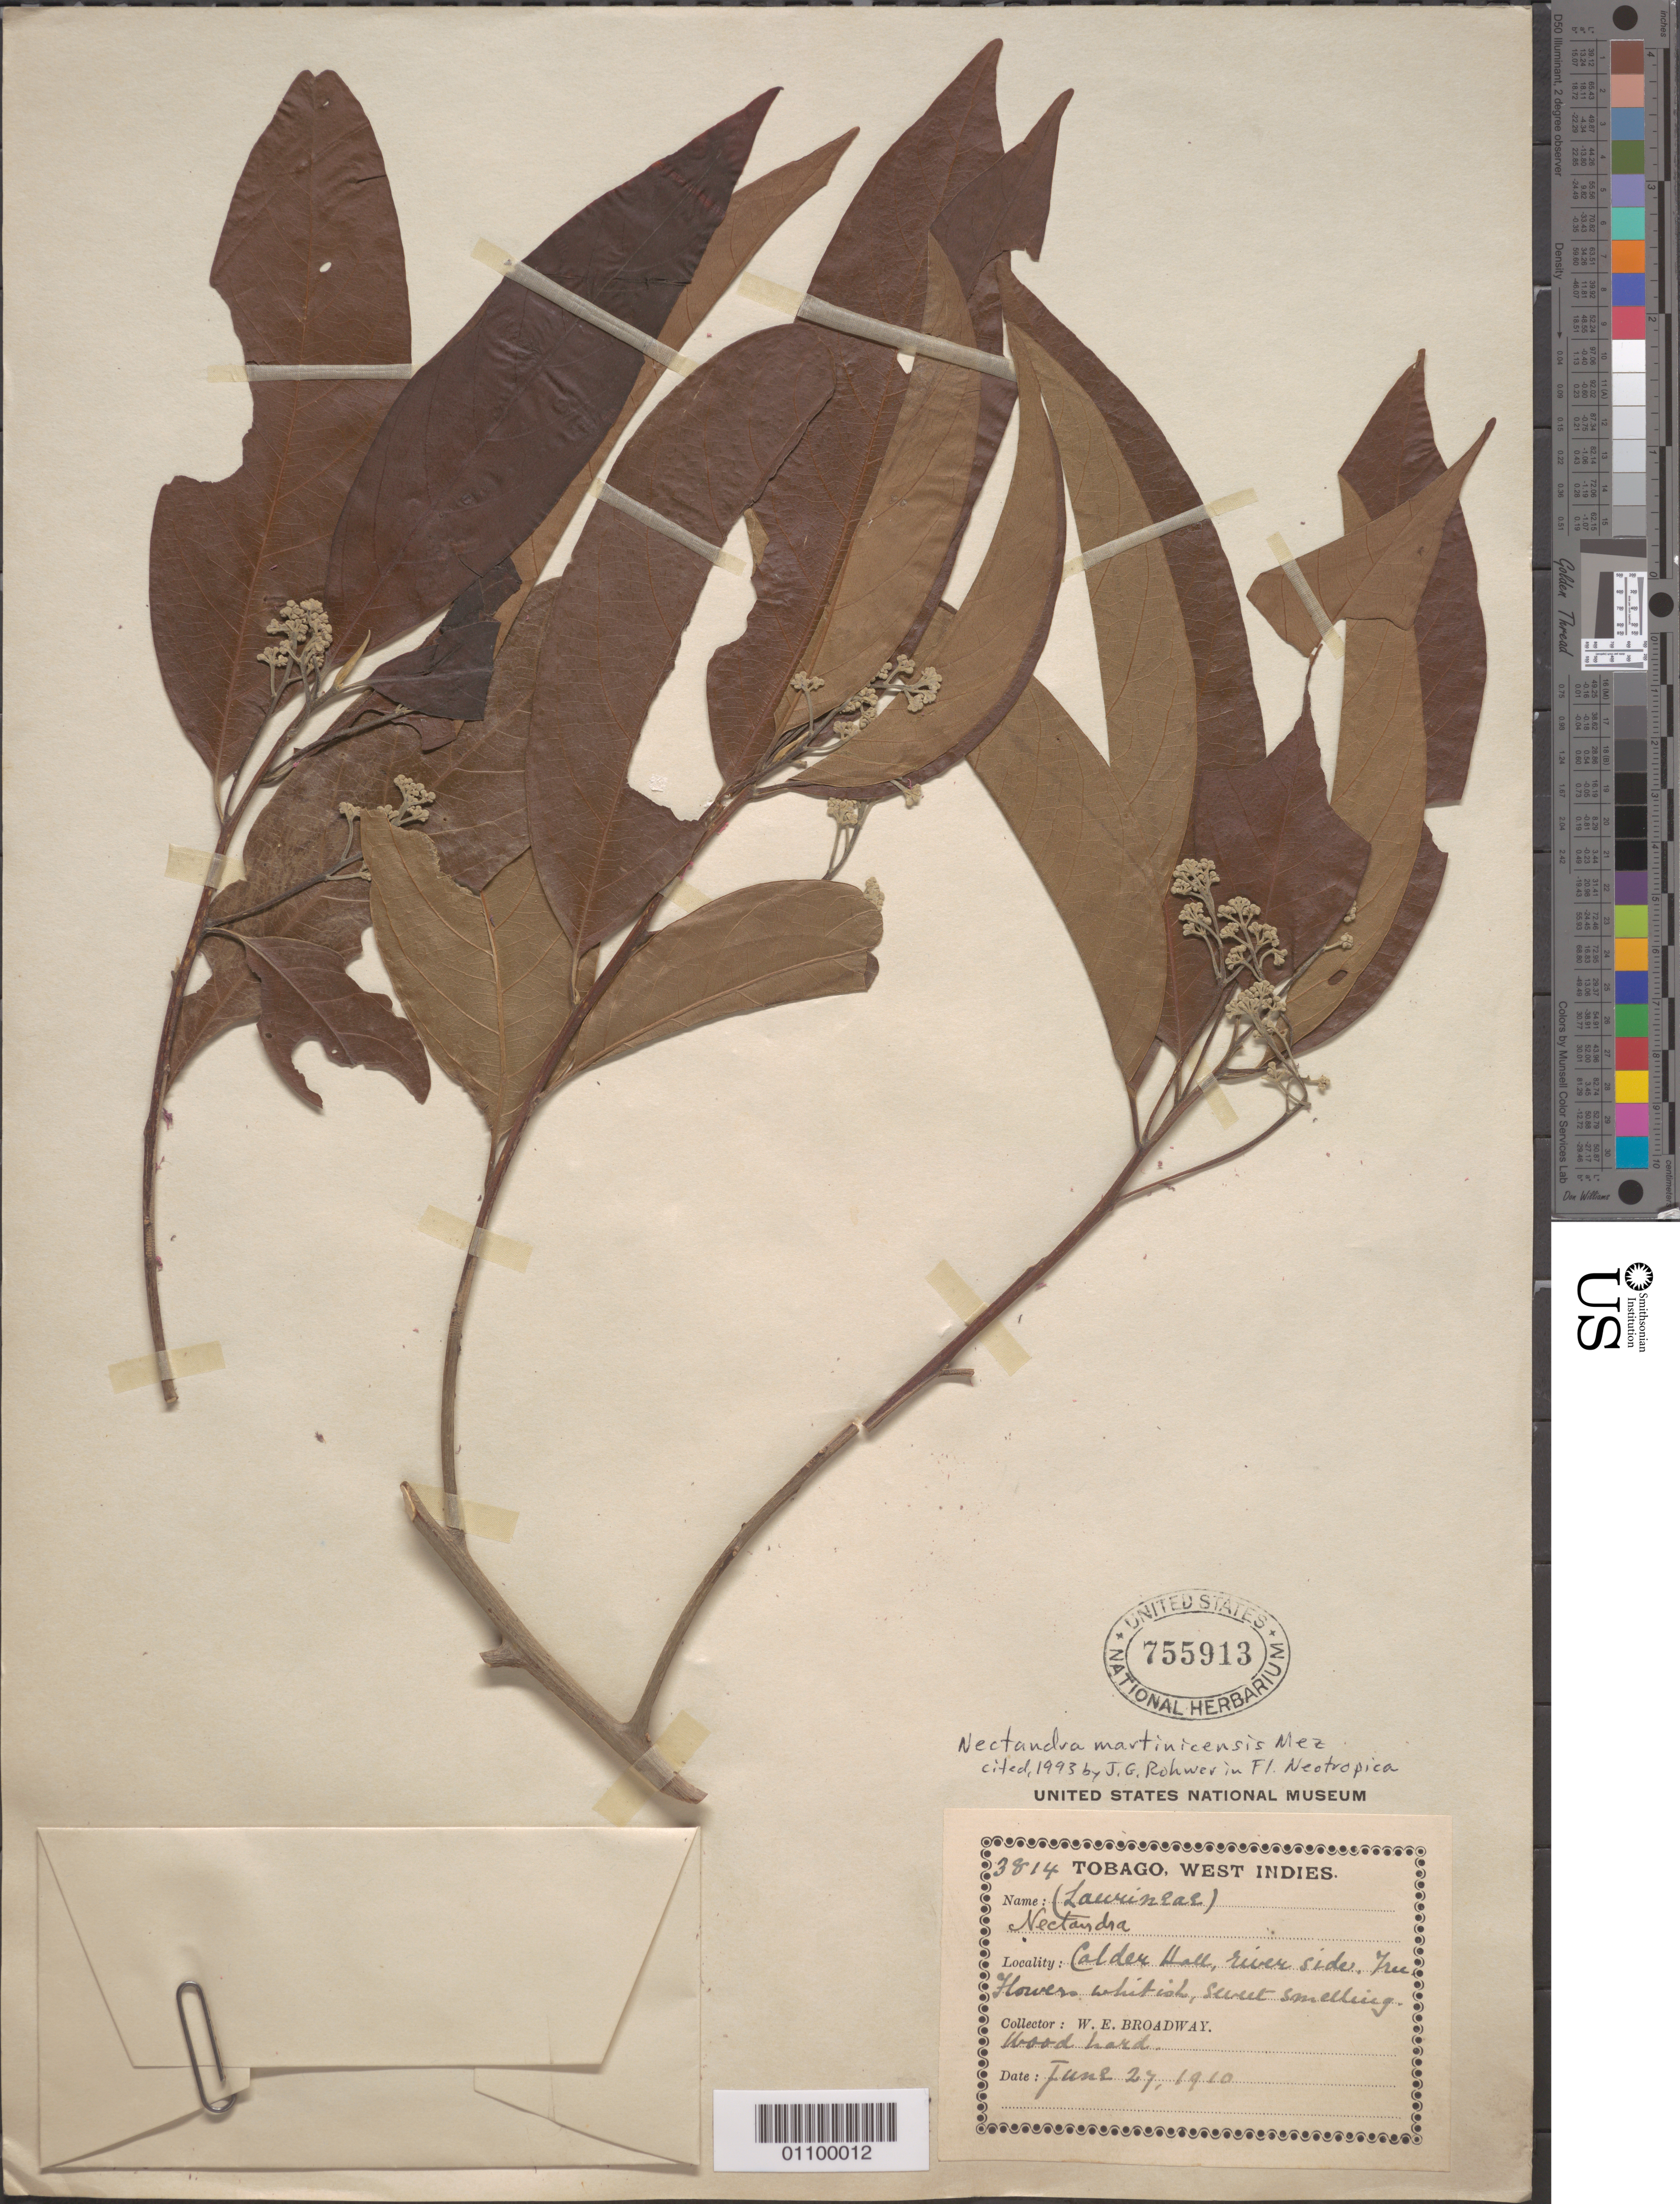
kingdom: Plantae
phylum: Tracheophyta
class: Magnoliopsida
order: Laurales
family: Lauraceae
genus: Nectandra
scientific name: Nectandra martinicensis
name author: Mez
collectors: W. E. Broadway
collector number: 3814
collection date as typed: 27 Jun 1910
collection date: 1910-06-27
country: Trinidad and Tobago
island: Tobago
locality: Calder Hall, river side.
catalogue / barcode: US 755913